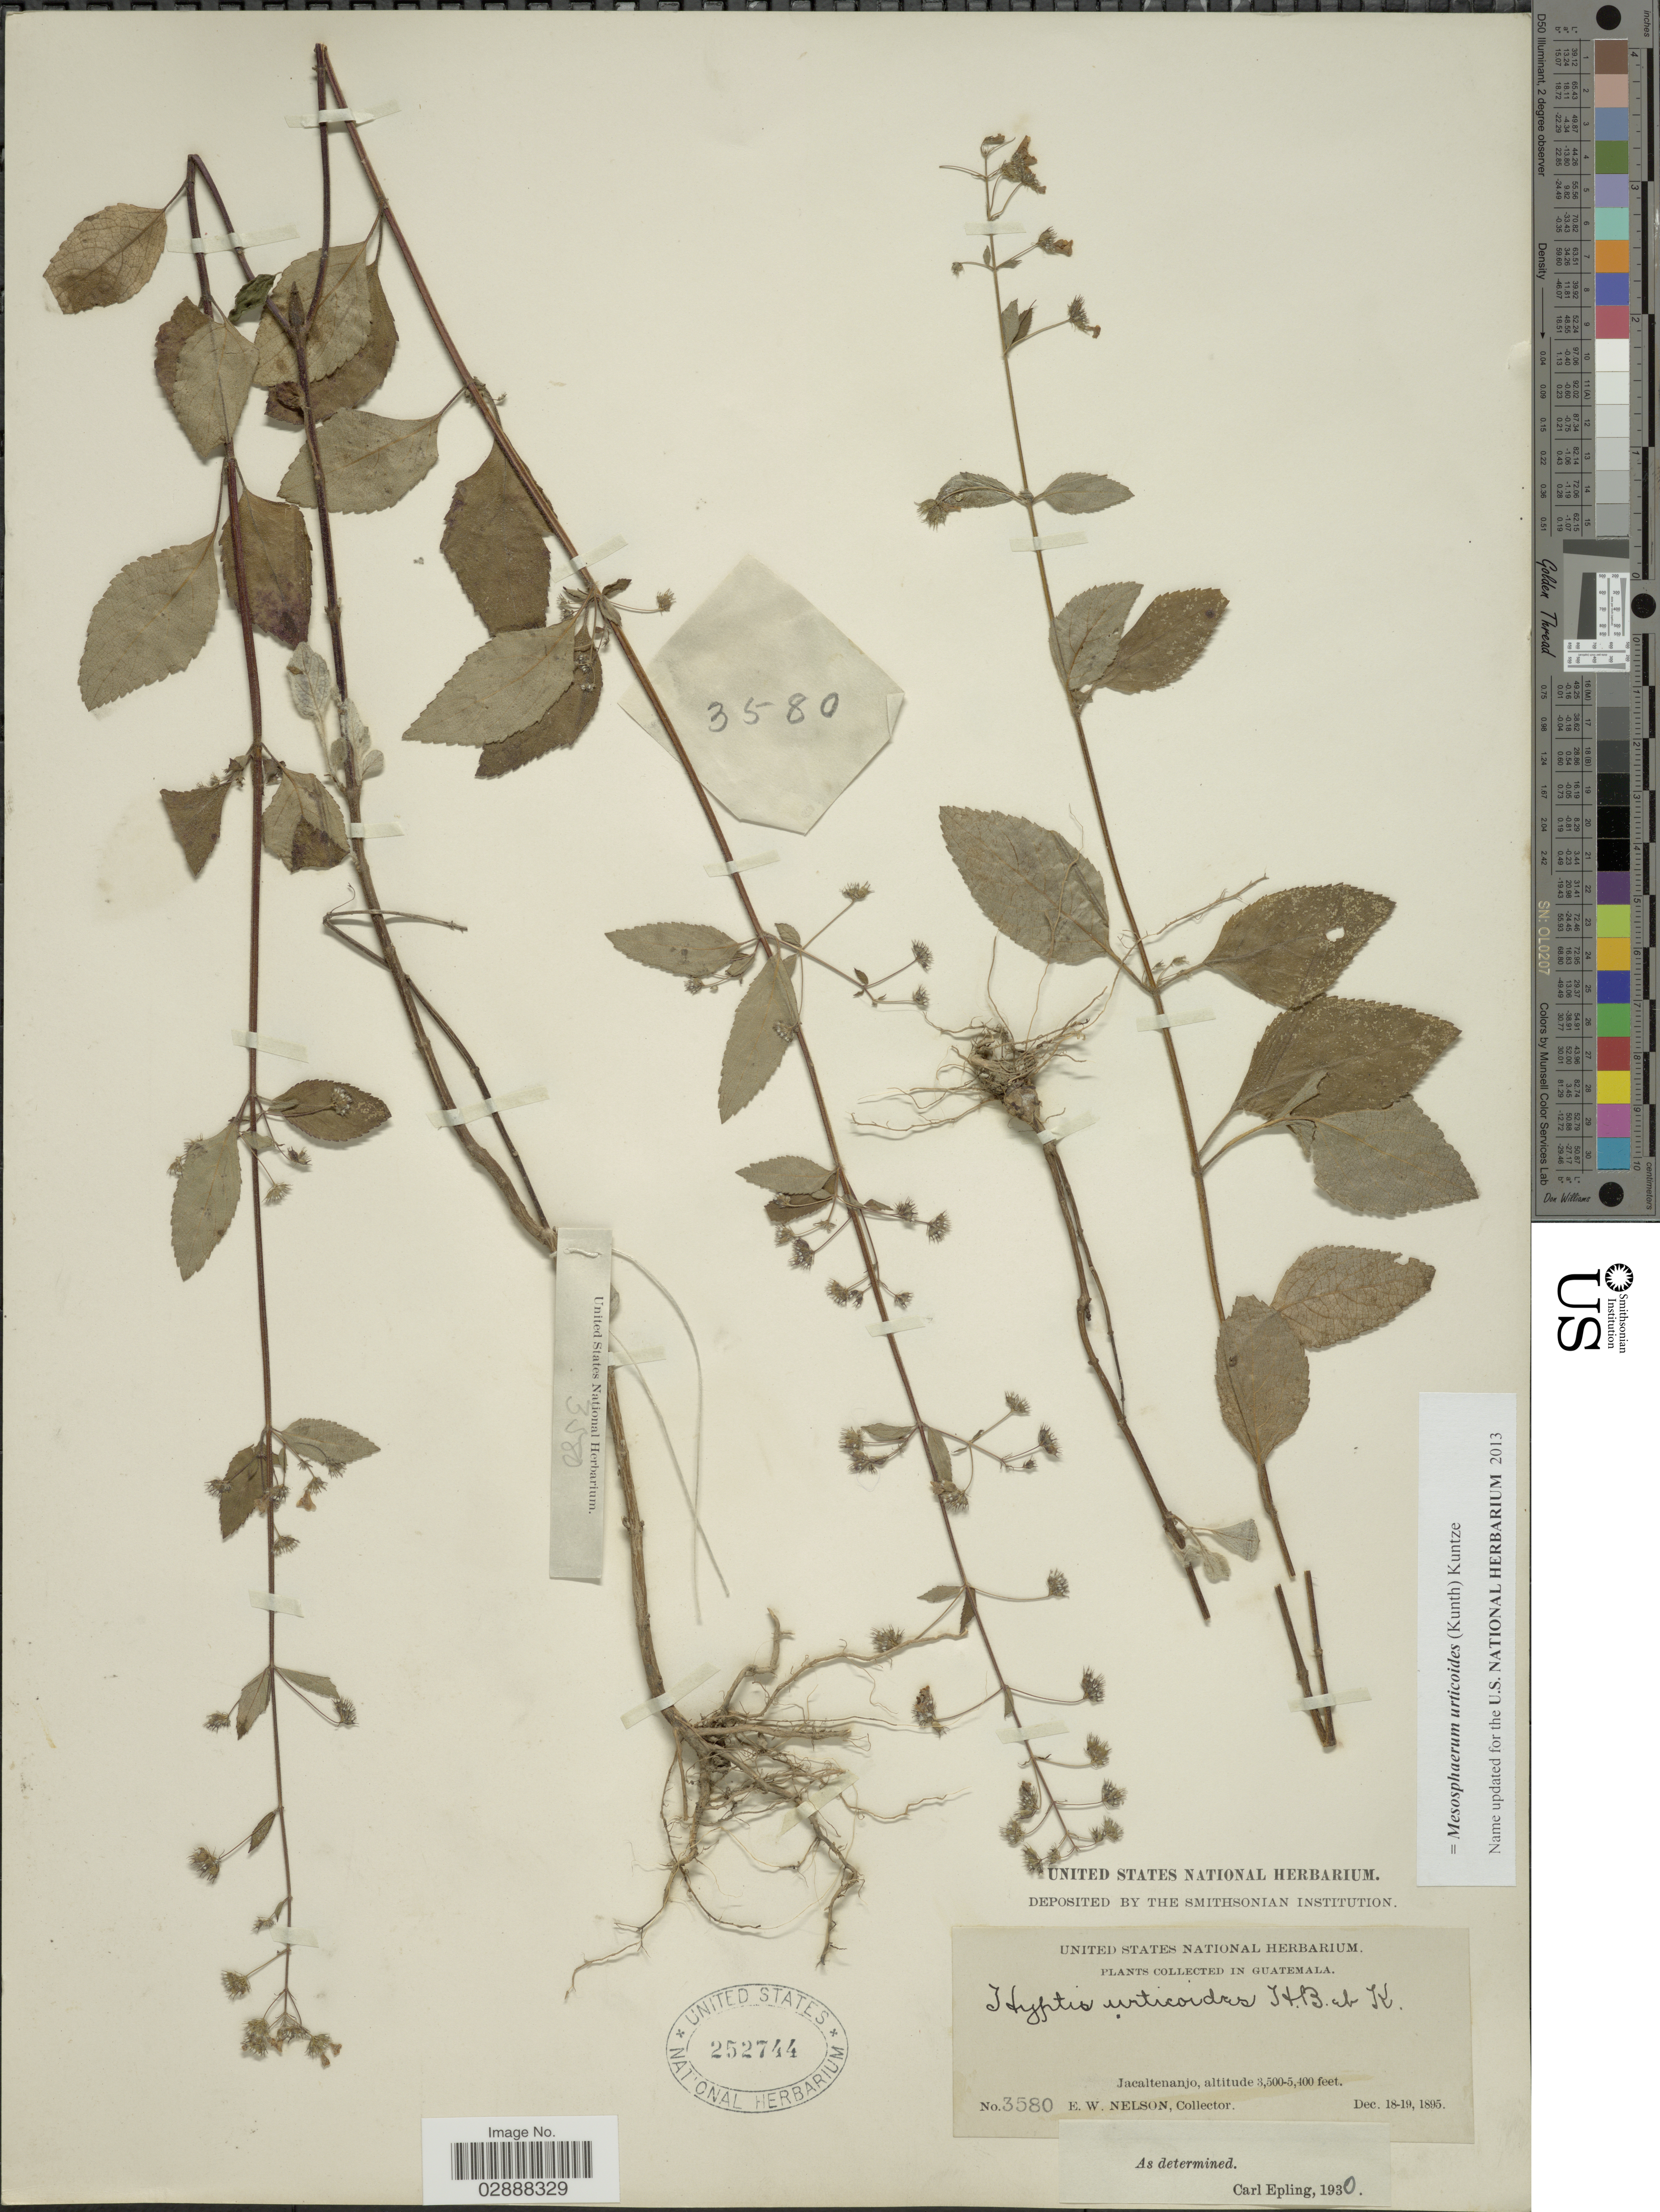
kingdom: Plantae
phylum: Tracheophyta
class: Magnoliopsida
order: Lamiales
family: Lamiaceae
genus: Mesosphaerum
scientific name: Mesosphaerum urticoides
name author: (Kunth) Kuntze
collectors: E. W. Nelson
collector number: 3580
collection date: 1895-12-18/1895-12-19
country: Guatemala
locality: Jacaltenanjo.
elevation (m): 1067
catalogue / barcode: US 252744